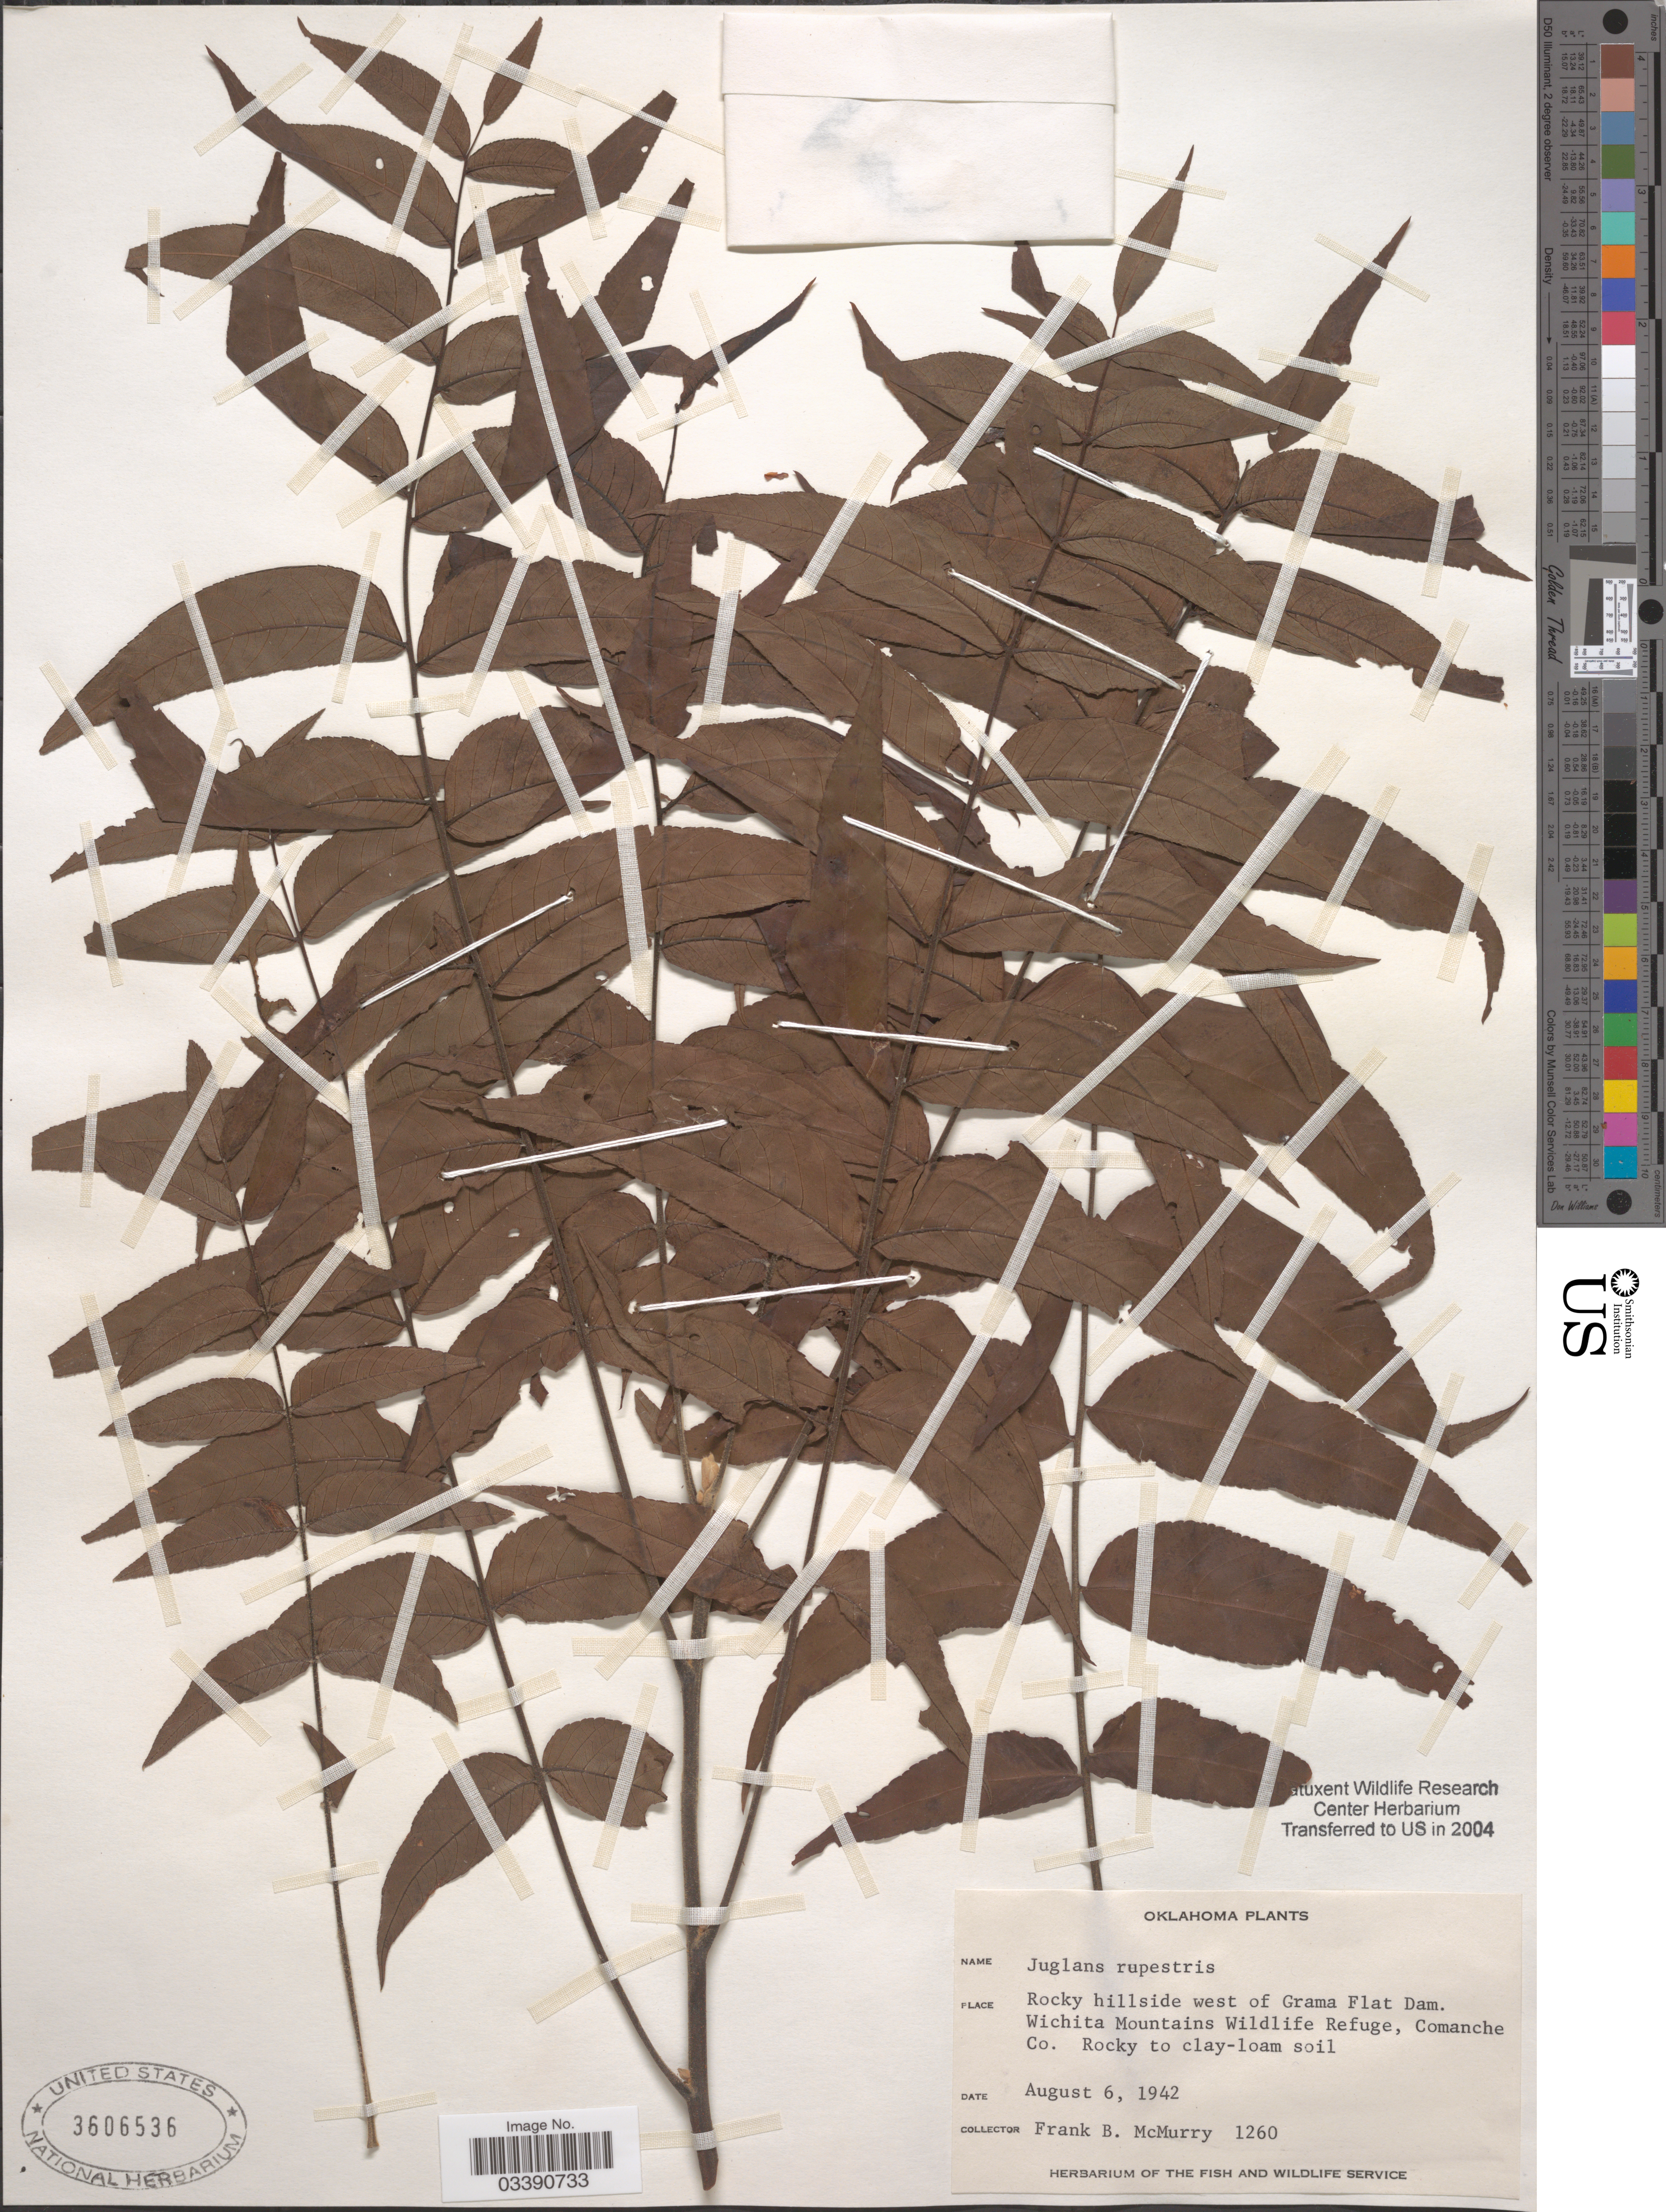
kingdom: Plantae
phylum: Tracheophyta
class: Magnoliopsida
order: Fagales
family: Juglandaceae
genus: Juglans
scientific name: Juglans microcarpa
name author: Berland. in Berland. & Chovell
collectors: F. B. McMurry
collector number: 1260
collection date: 1942-08-06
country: United States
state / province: Oklahoma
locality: Rocky hillside west of Grama Flat Dam. Wichita Mountains Wildlife Refuge, Comanche Co.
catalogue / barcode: US 3606536